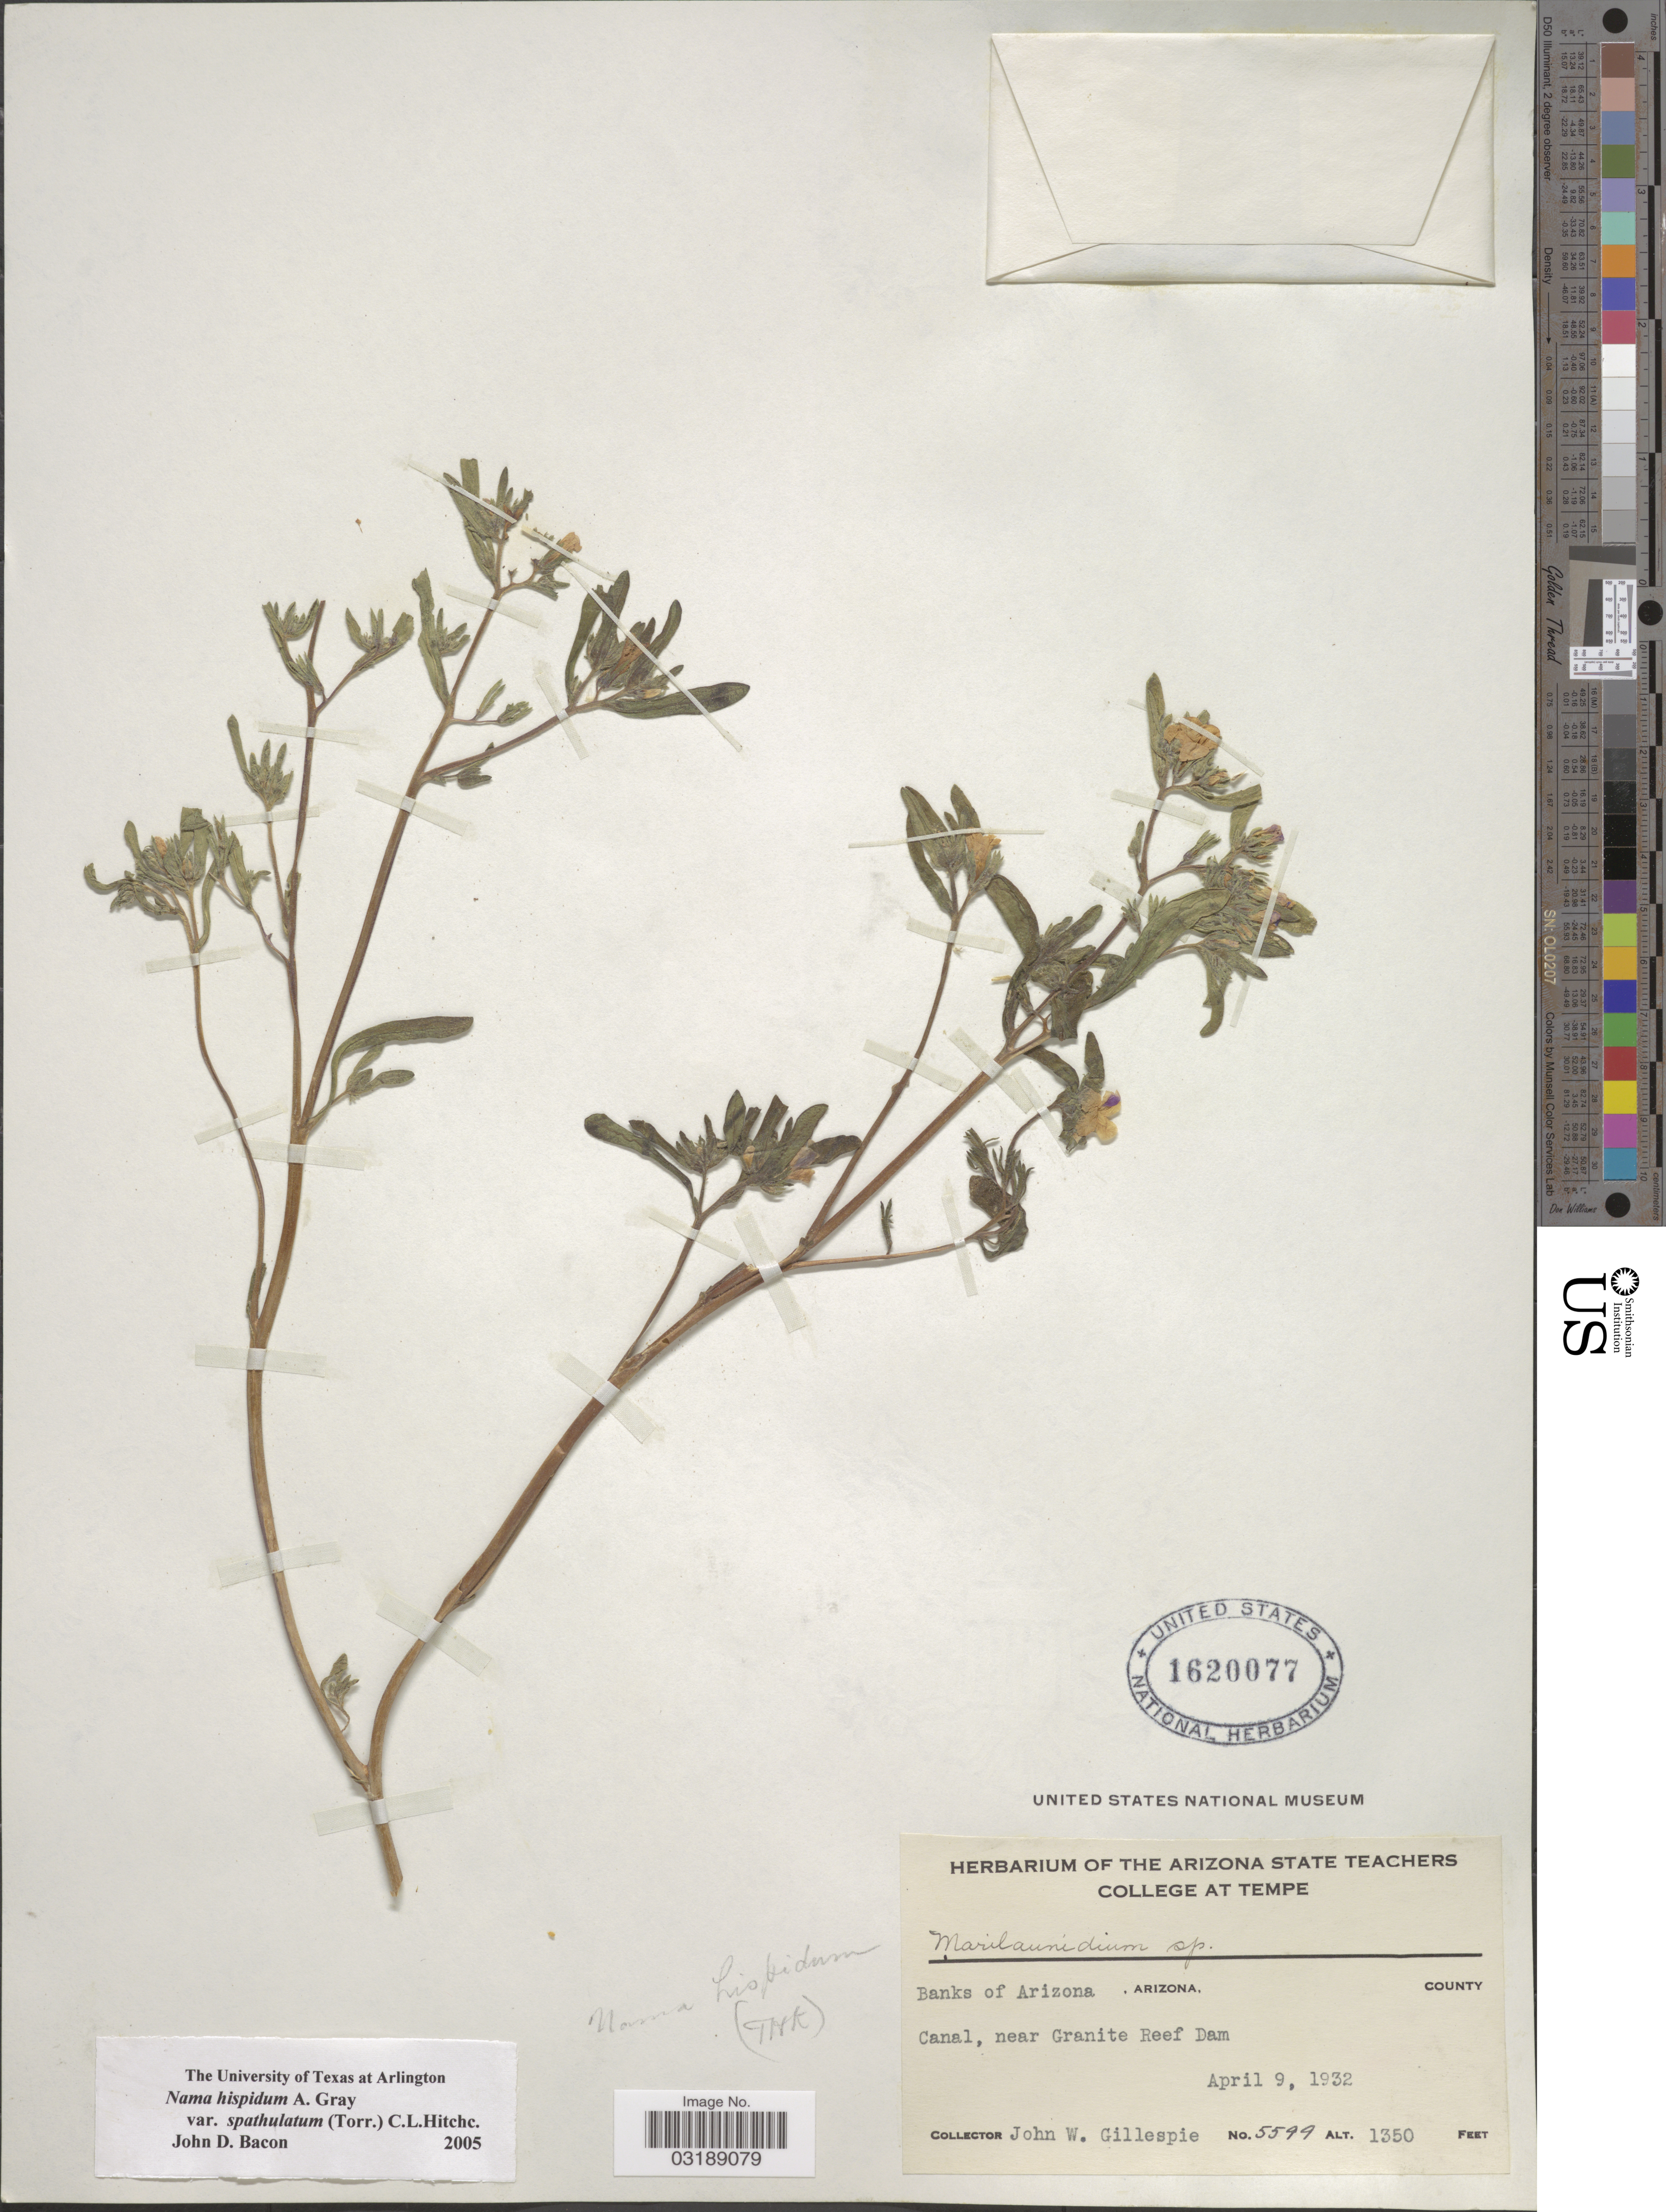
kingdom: Plantae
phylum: Tracheophyta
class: Magnoliopsida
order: Boraginales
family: Namaceae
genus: Nama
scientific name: Nama hispida var. spathulatum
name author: (Torr.) C.L. Hitchc.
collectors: J. W. Gillespie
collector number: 5599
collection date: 1932-04-09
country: United States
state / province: Arizona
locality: Banks of Arizona, Canal, near Granite Reef Dam.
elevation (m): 411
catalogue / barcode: US 1620077